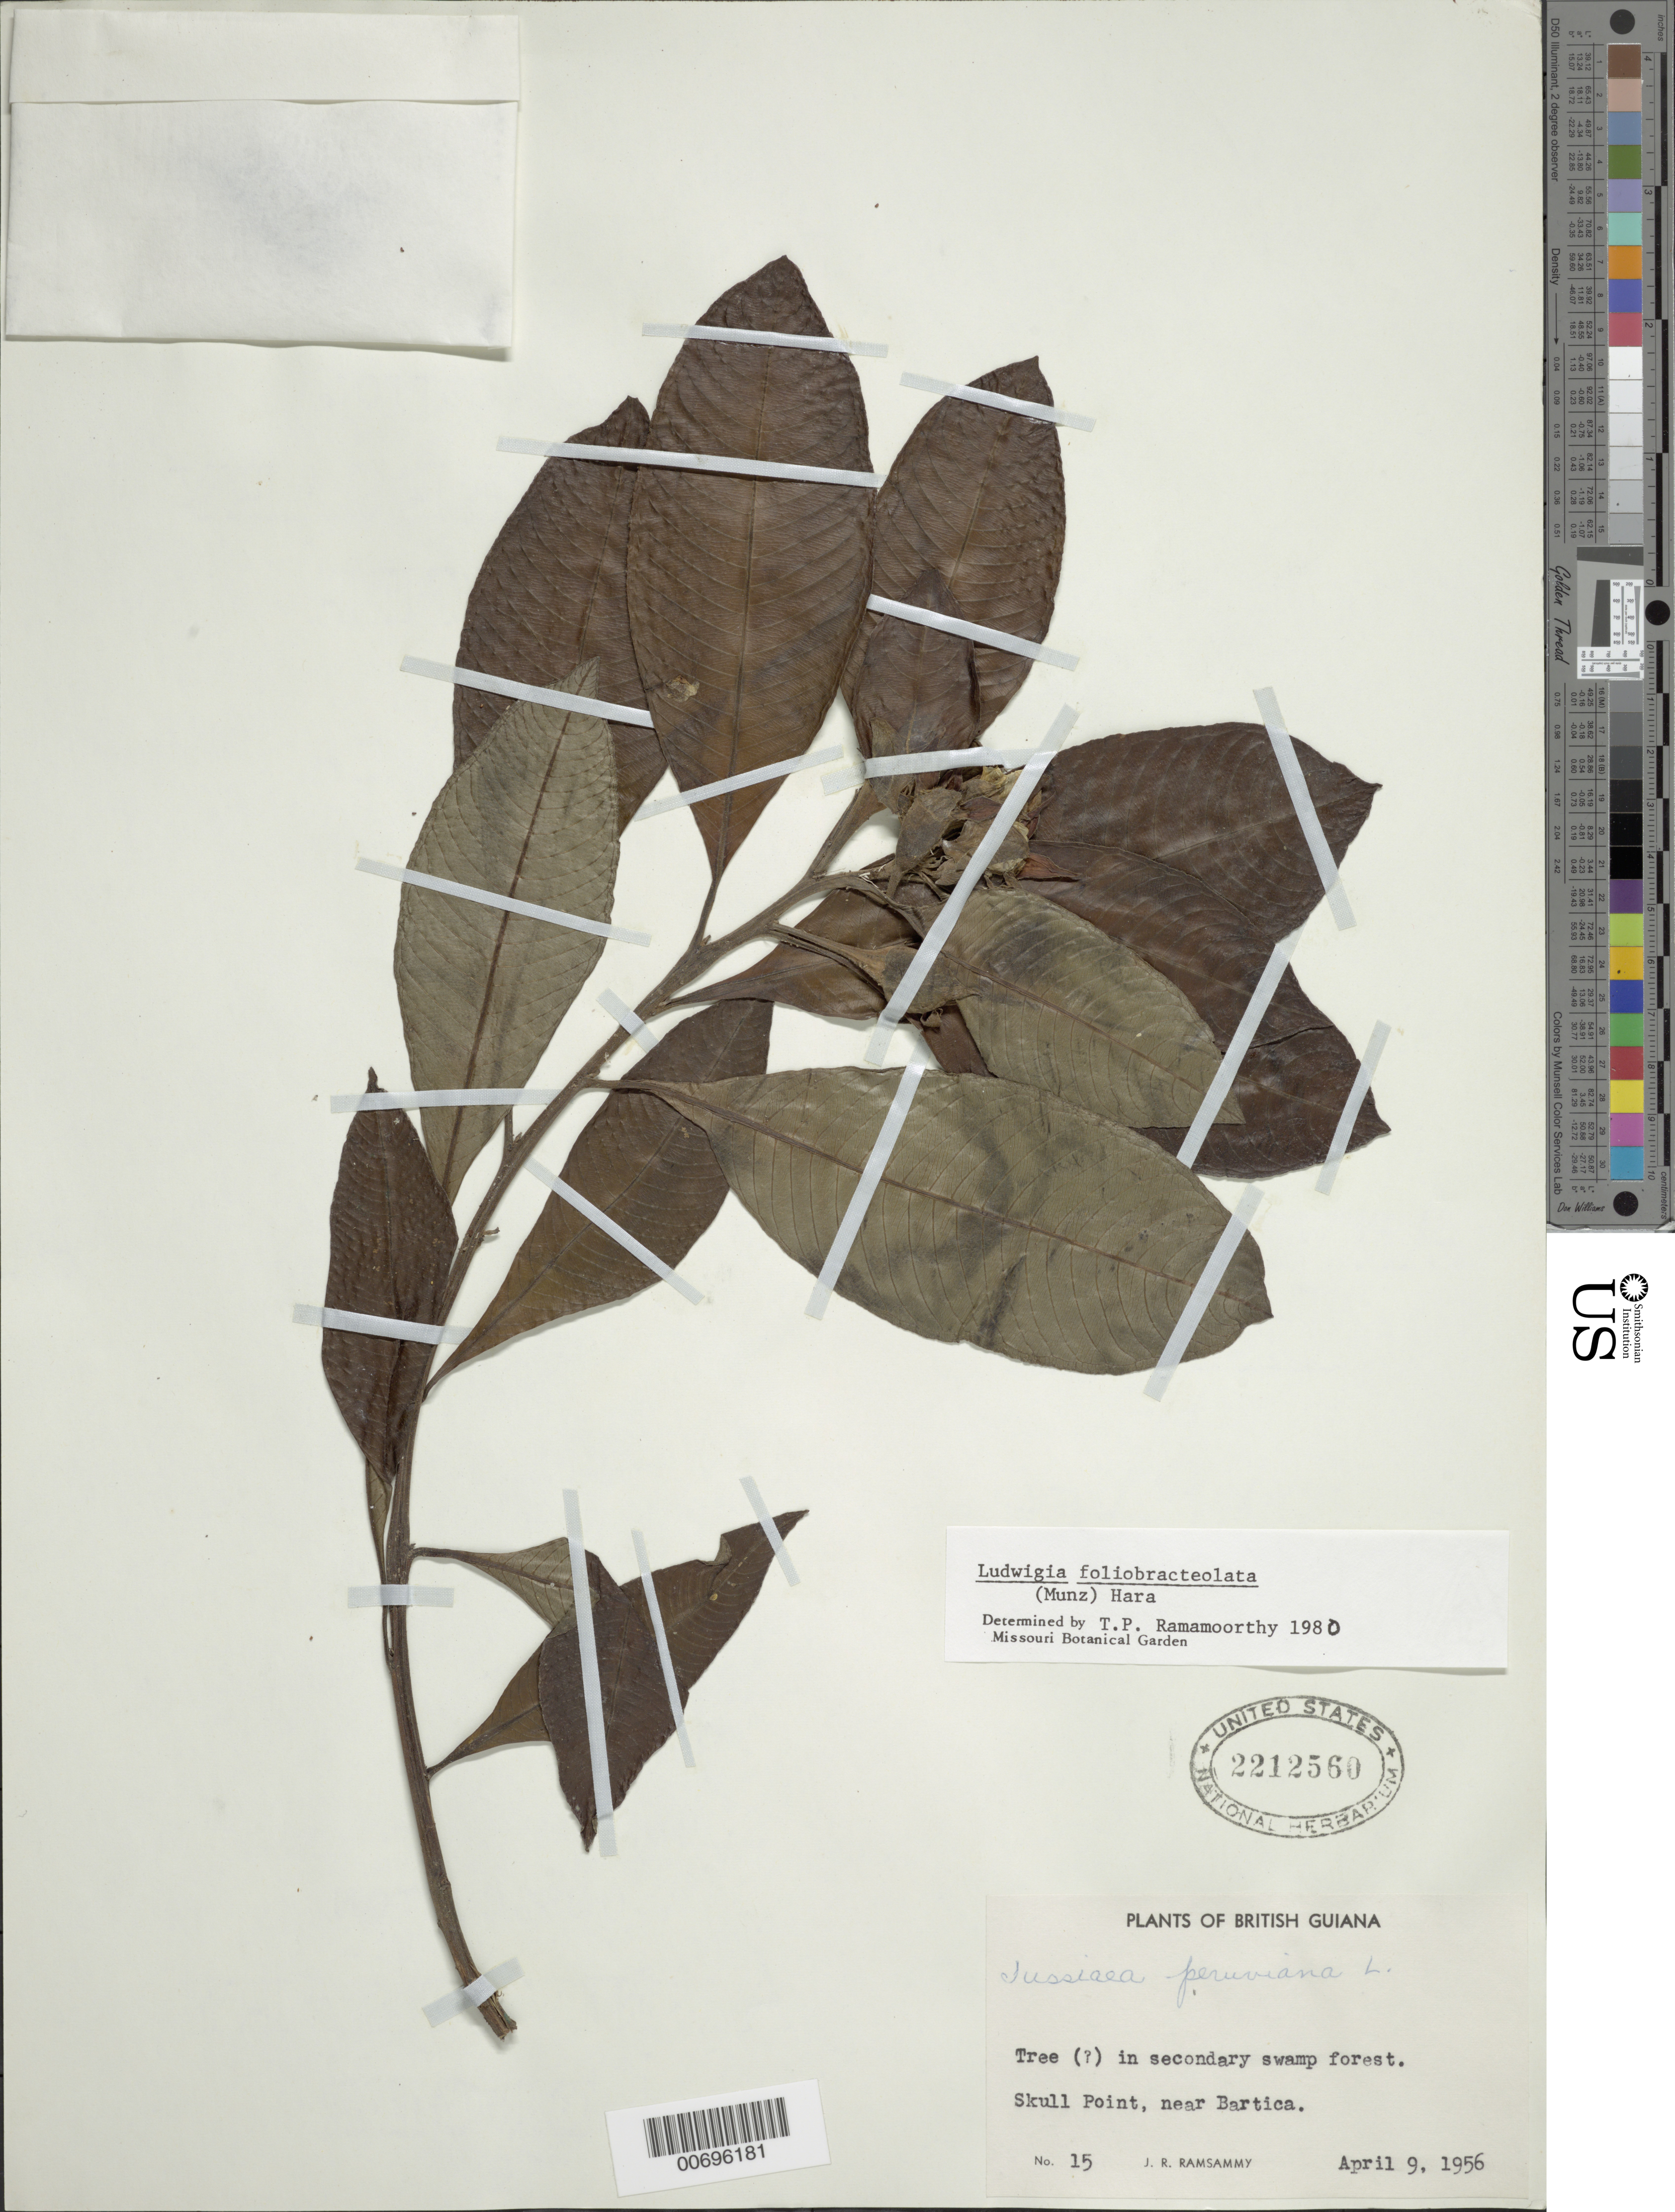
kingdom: Plantae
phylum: Tracheophyta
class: Magnoliopsida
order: Myrtales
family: Onagraceae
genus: Ludwigia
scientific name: Ludwigia foliobracteolata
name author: (Munz) H. Hara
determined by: Ramamoorthy, T. P.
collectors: J. Ramsammy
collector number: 15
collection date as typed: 9-Apr-56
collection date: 1956-04-09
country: Guyana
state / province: Cuyuni-Mazaruni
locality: Skull Point, near Bartica, Essequibo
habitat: Secondary swamp forest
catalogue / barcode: US 2212560